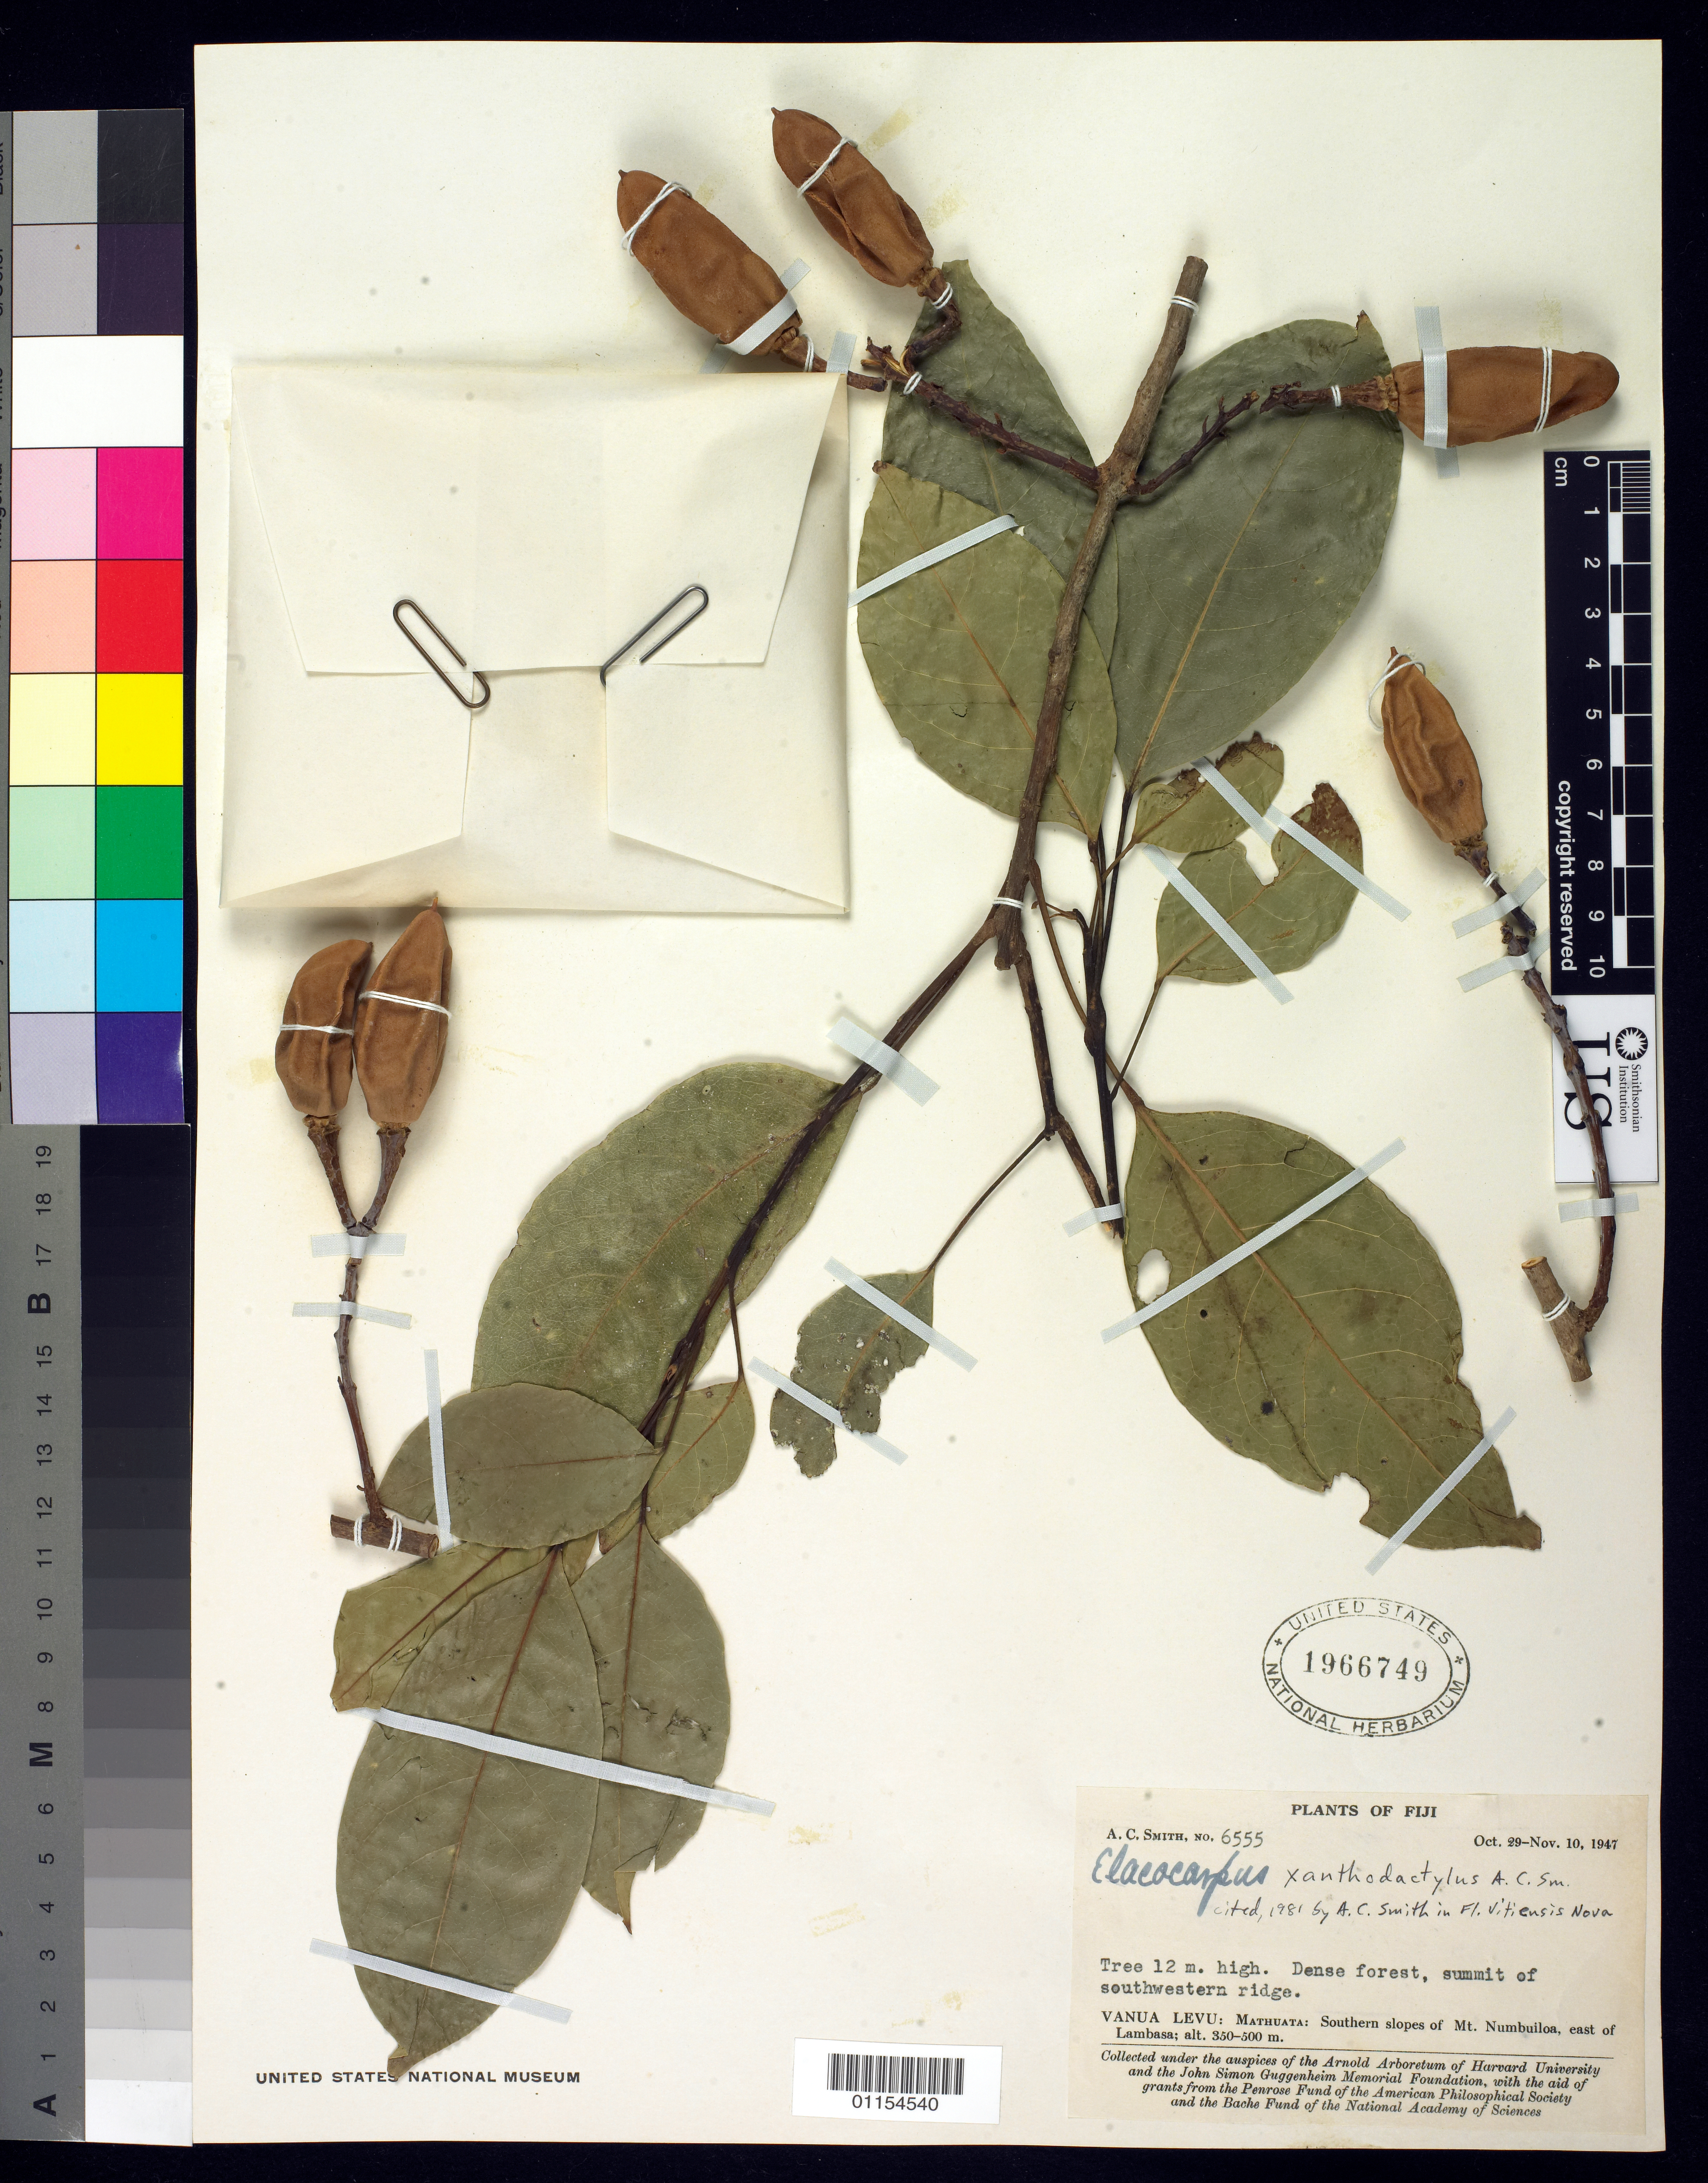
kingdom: Plantae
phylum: Tracheophyta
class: Magnoliopsida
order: Oxalidales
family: Elaeocarpaceae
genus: Elaeocarpus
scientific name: Elaeocarpus xanthodactylus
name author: A.C. Sm.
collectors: A. C. Smith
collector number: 6555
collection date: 1947-10-29/1947-11-10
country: Fiji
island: Vanua Levu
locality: Mathuata: Southern slopes of Mt. Numbuiloa, east of Lambasa.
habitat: Dense forest, summit of ridge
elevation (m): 350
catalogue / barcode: US 1966749